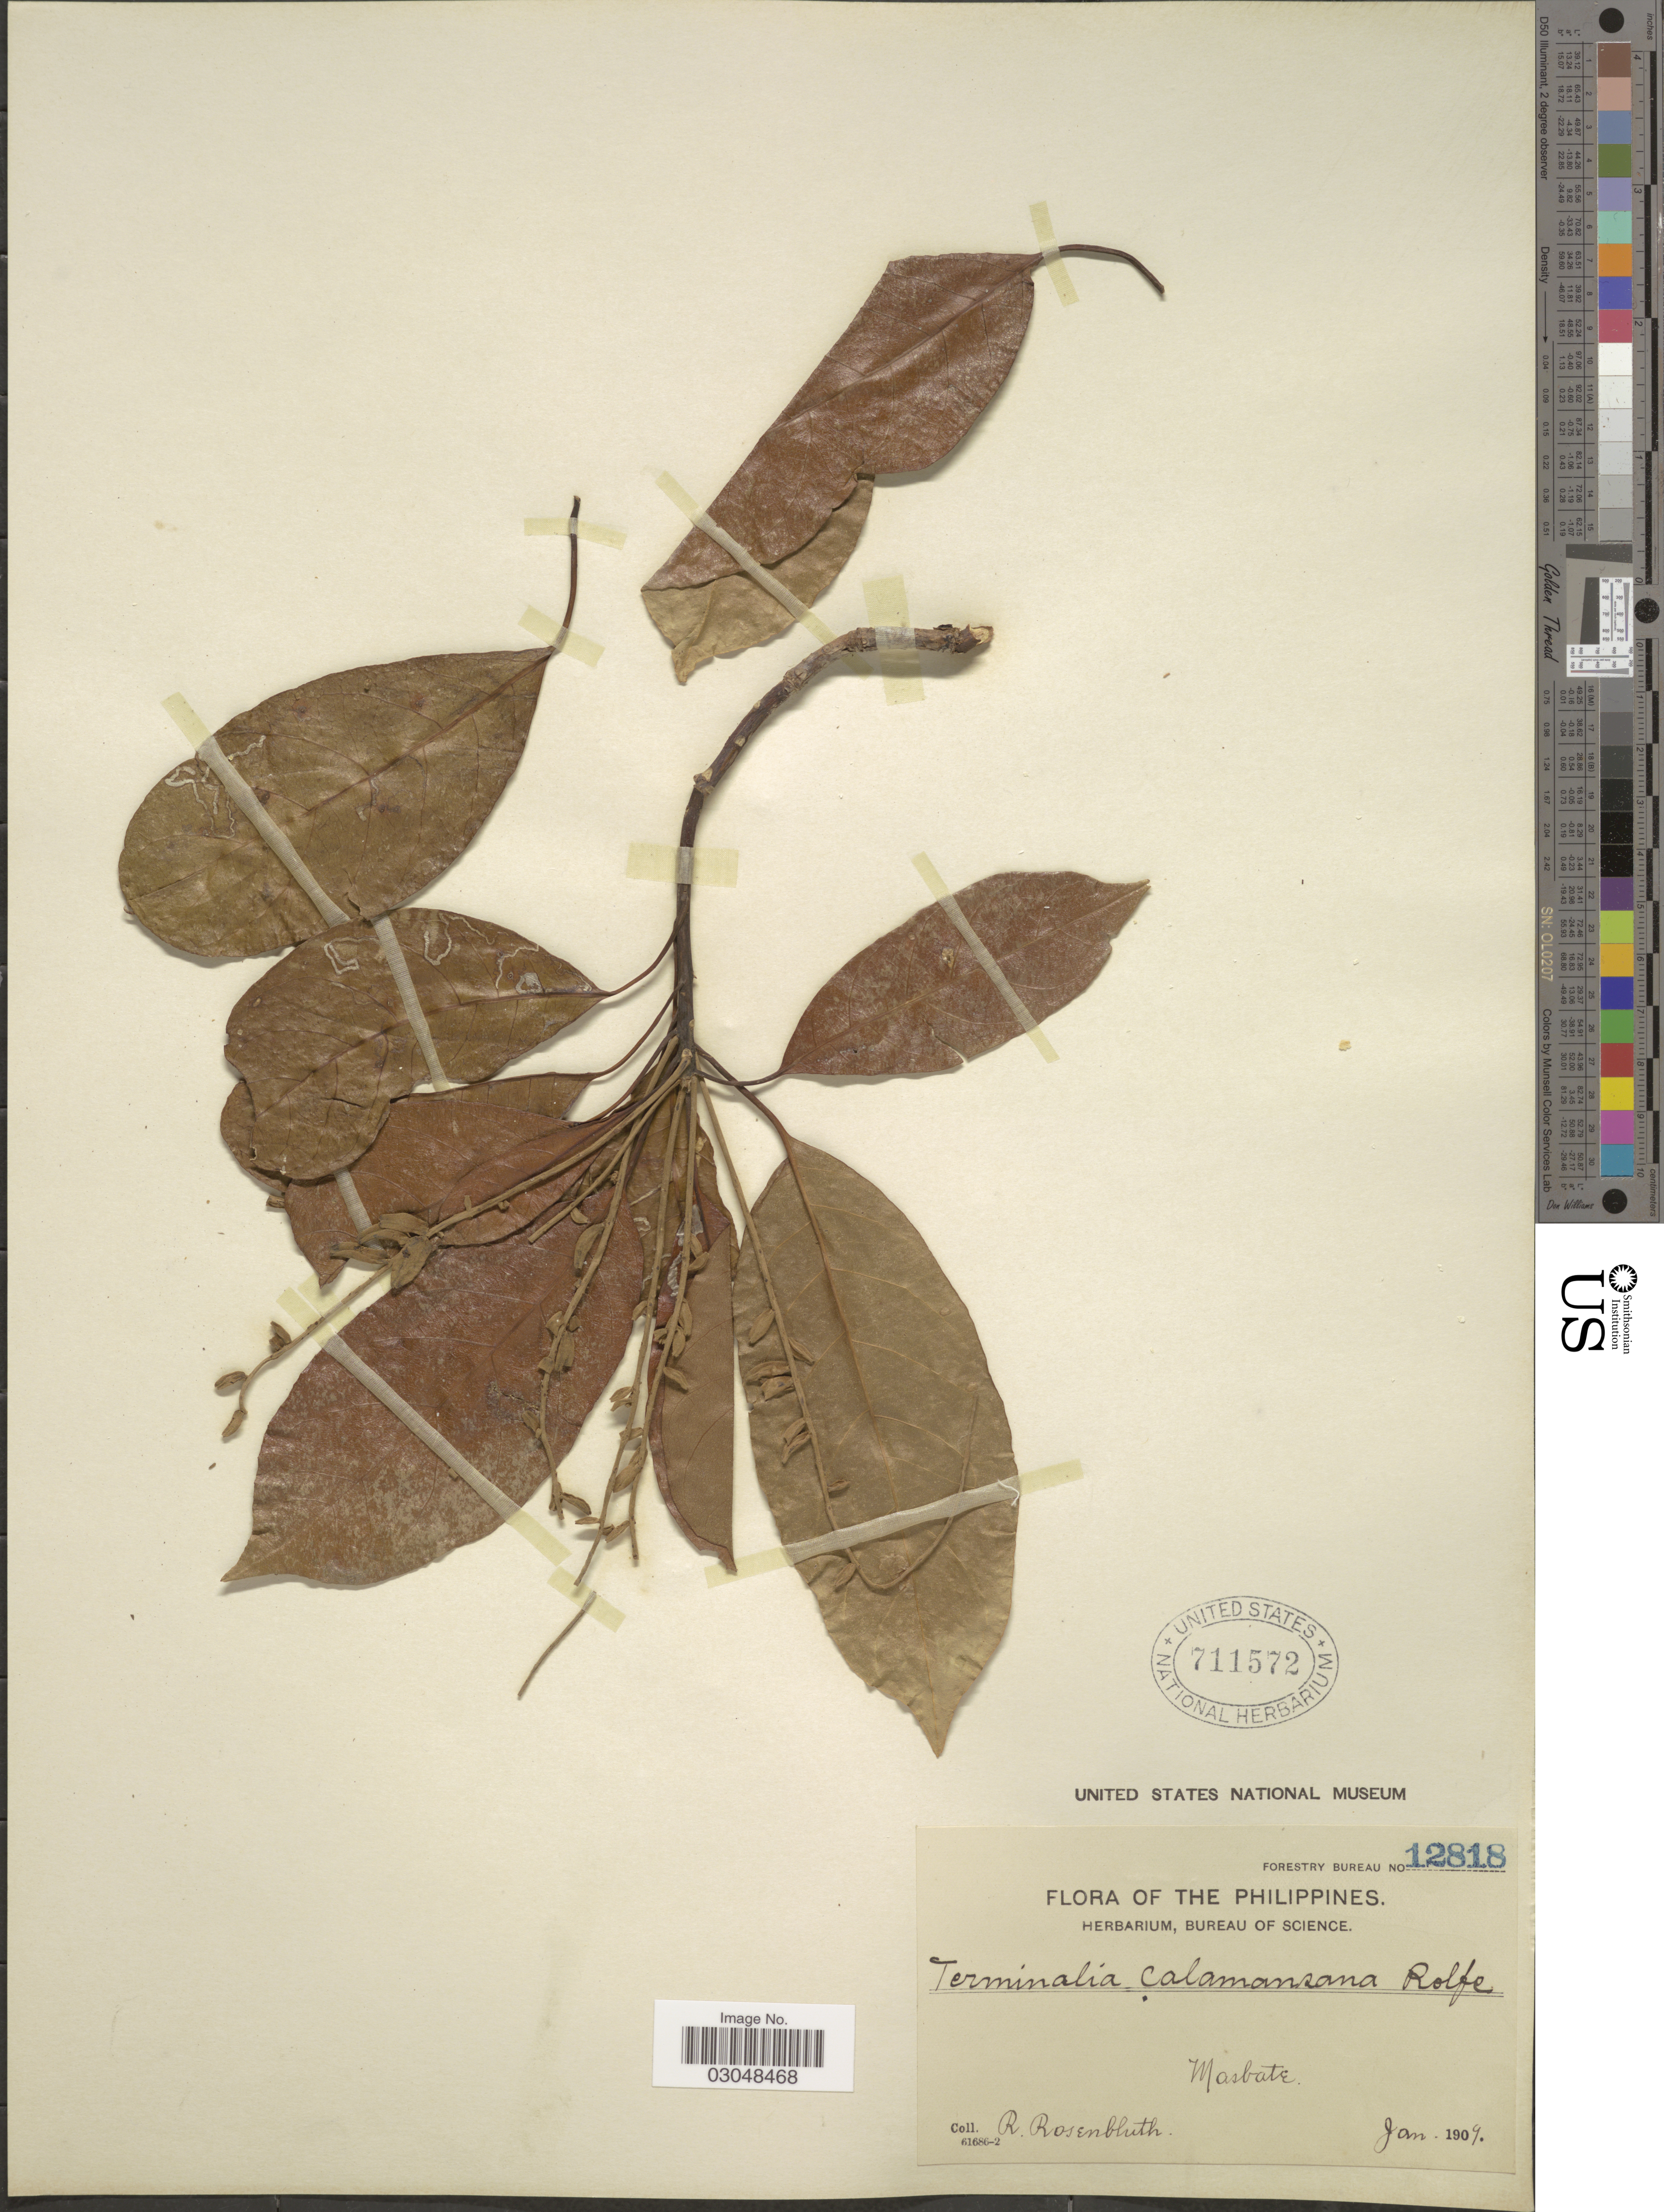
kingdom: Plantae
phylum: Tracheophyta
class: Magnoliopsida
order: Myrtales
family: Combretaceae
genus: Terminalia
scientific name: Terminalia calamansanai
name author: (Blanco) Rolfe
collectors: R. Rosenbluth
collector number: Forestry Bureau 12818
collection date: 1909-01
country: Philippines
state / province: Bicol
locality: Masbate.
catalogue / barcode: US 711572